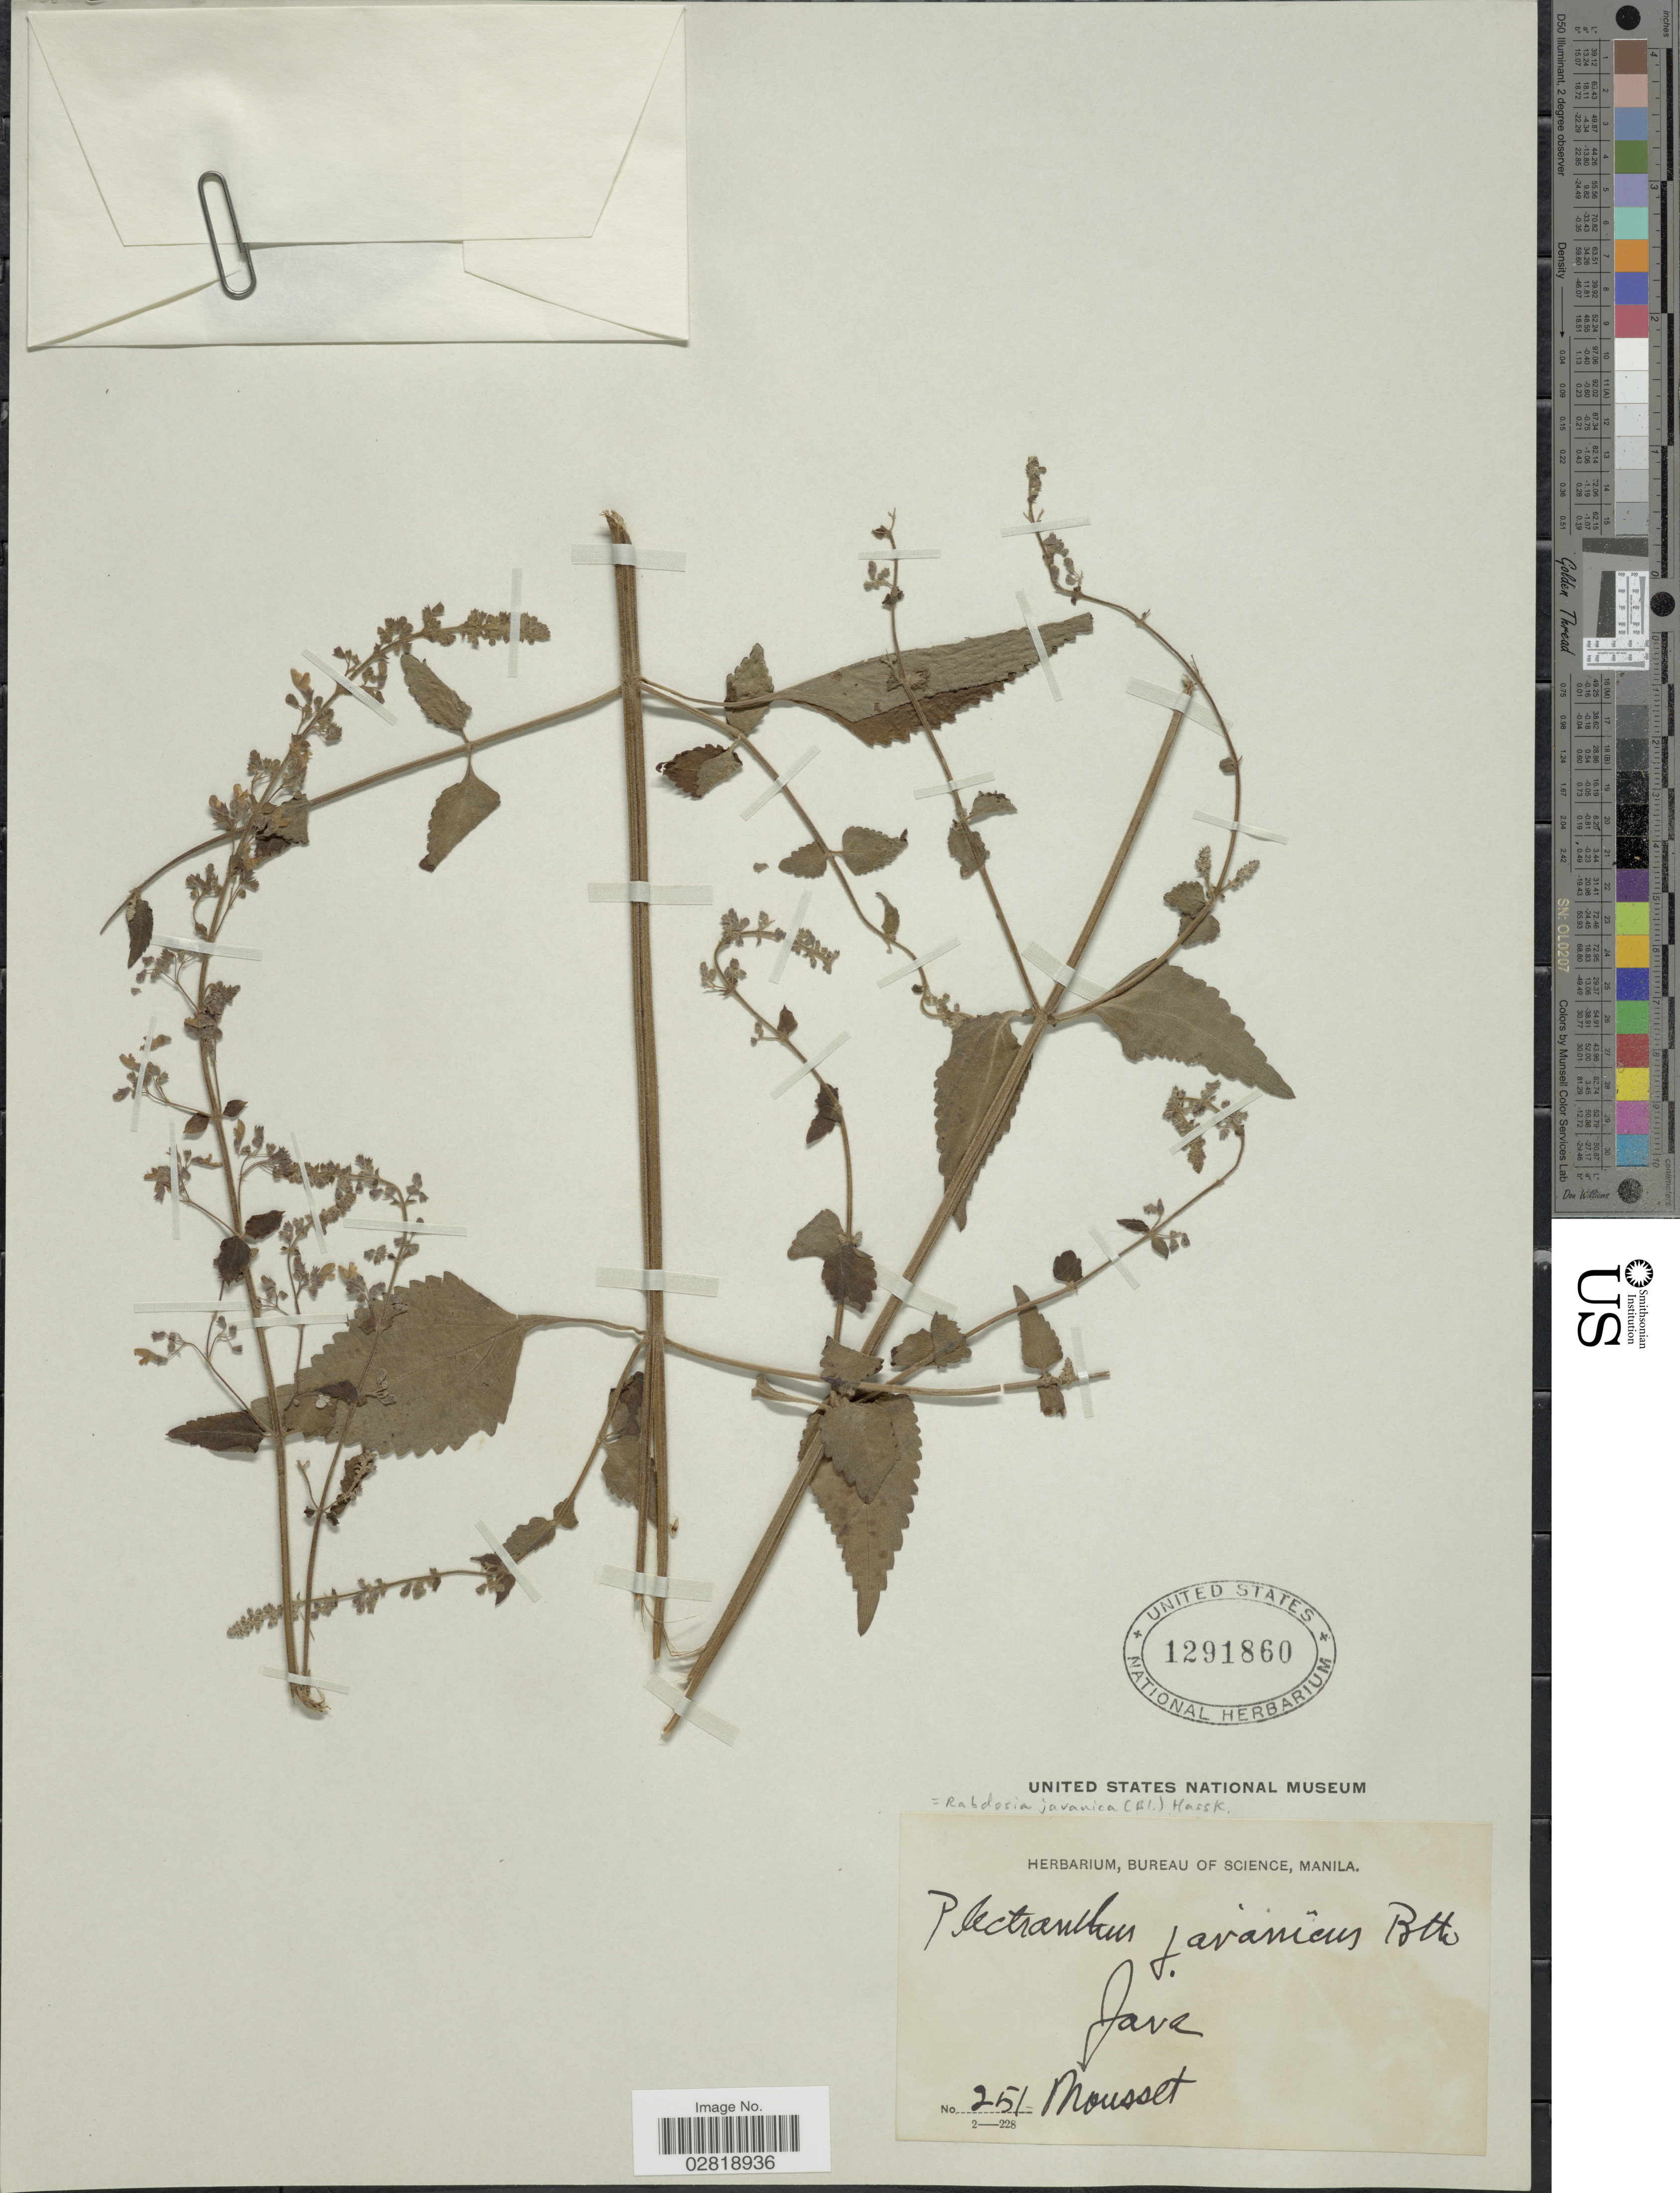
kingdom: Plantae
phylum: Tracheophyta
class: Magnoliopsida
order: Lamiales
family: Lamiaceae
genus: Isodon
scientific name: Isodon coetsa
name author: (Buch.-Ham. ex D. Don) Kudô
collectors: Mousset, --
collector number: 251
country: Indonesia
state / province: Java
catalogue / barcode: US 1291860